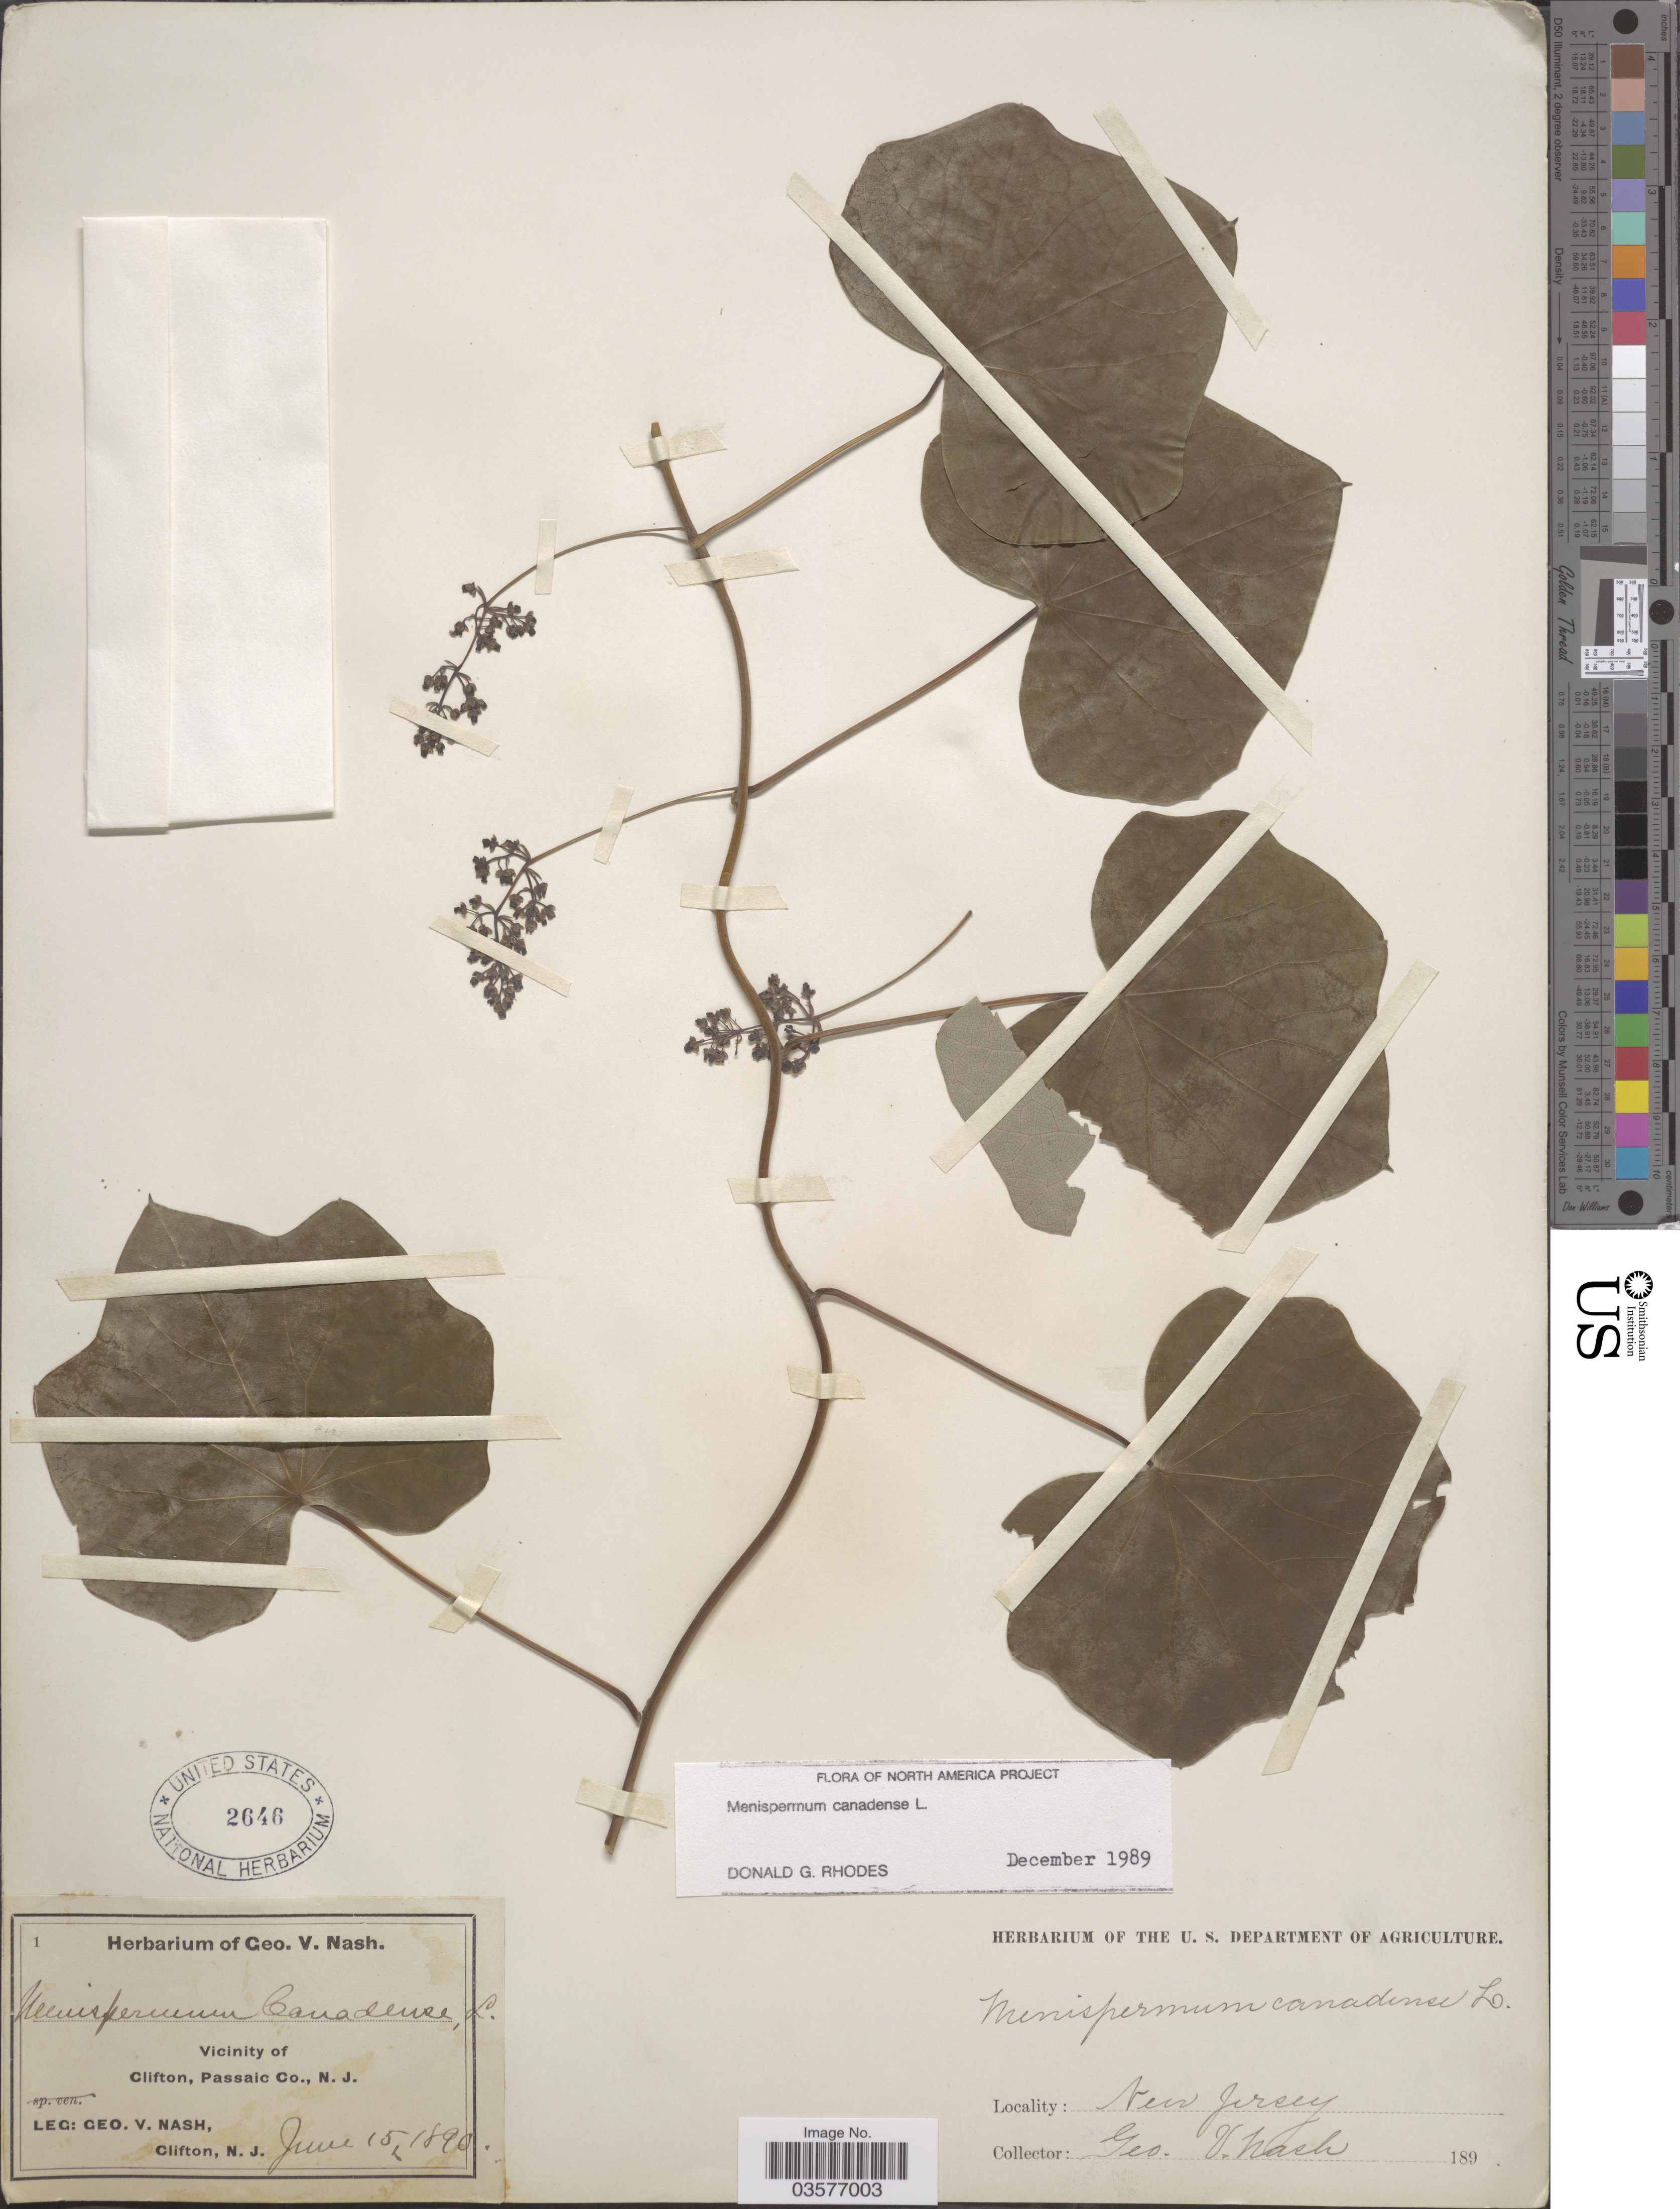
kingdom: Plantae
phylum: Tracheophyta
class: Magnoliopsida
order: Ranunculales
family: Menispermaceae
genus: Menispermum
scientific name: Menispermum canadense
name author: L.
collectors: G. V. Nash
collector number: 1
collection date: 1890-06-15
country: United States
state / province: New Jersey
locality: Vicinity of Clifton, Passaic Co.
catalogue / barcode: US 2646